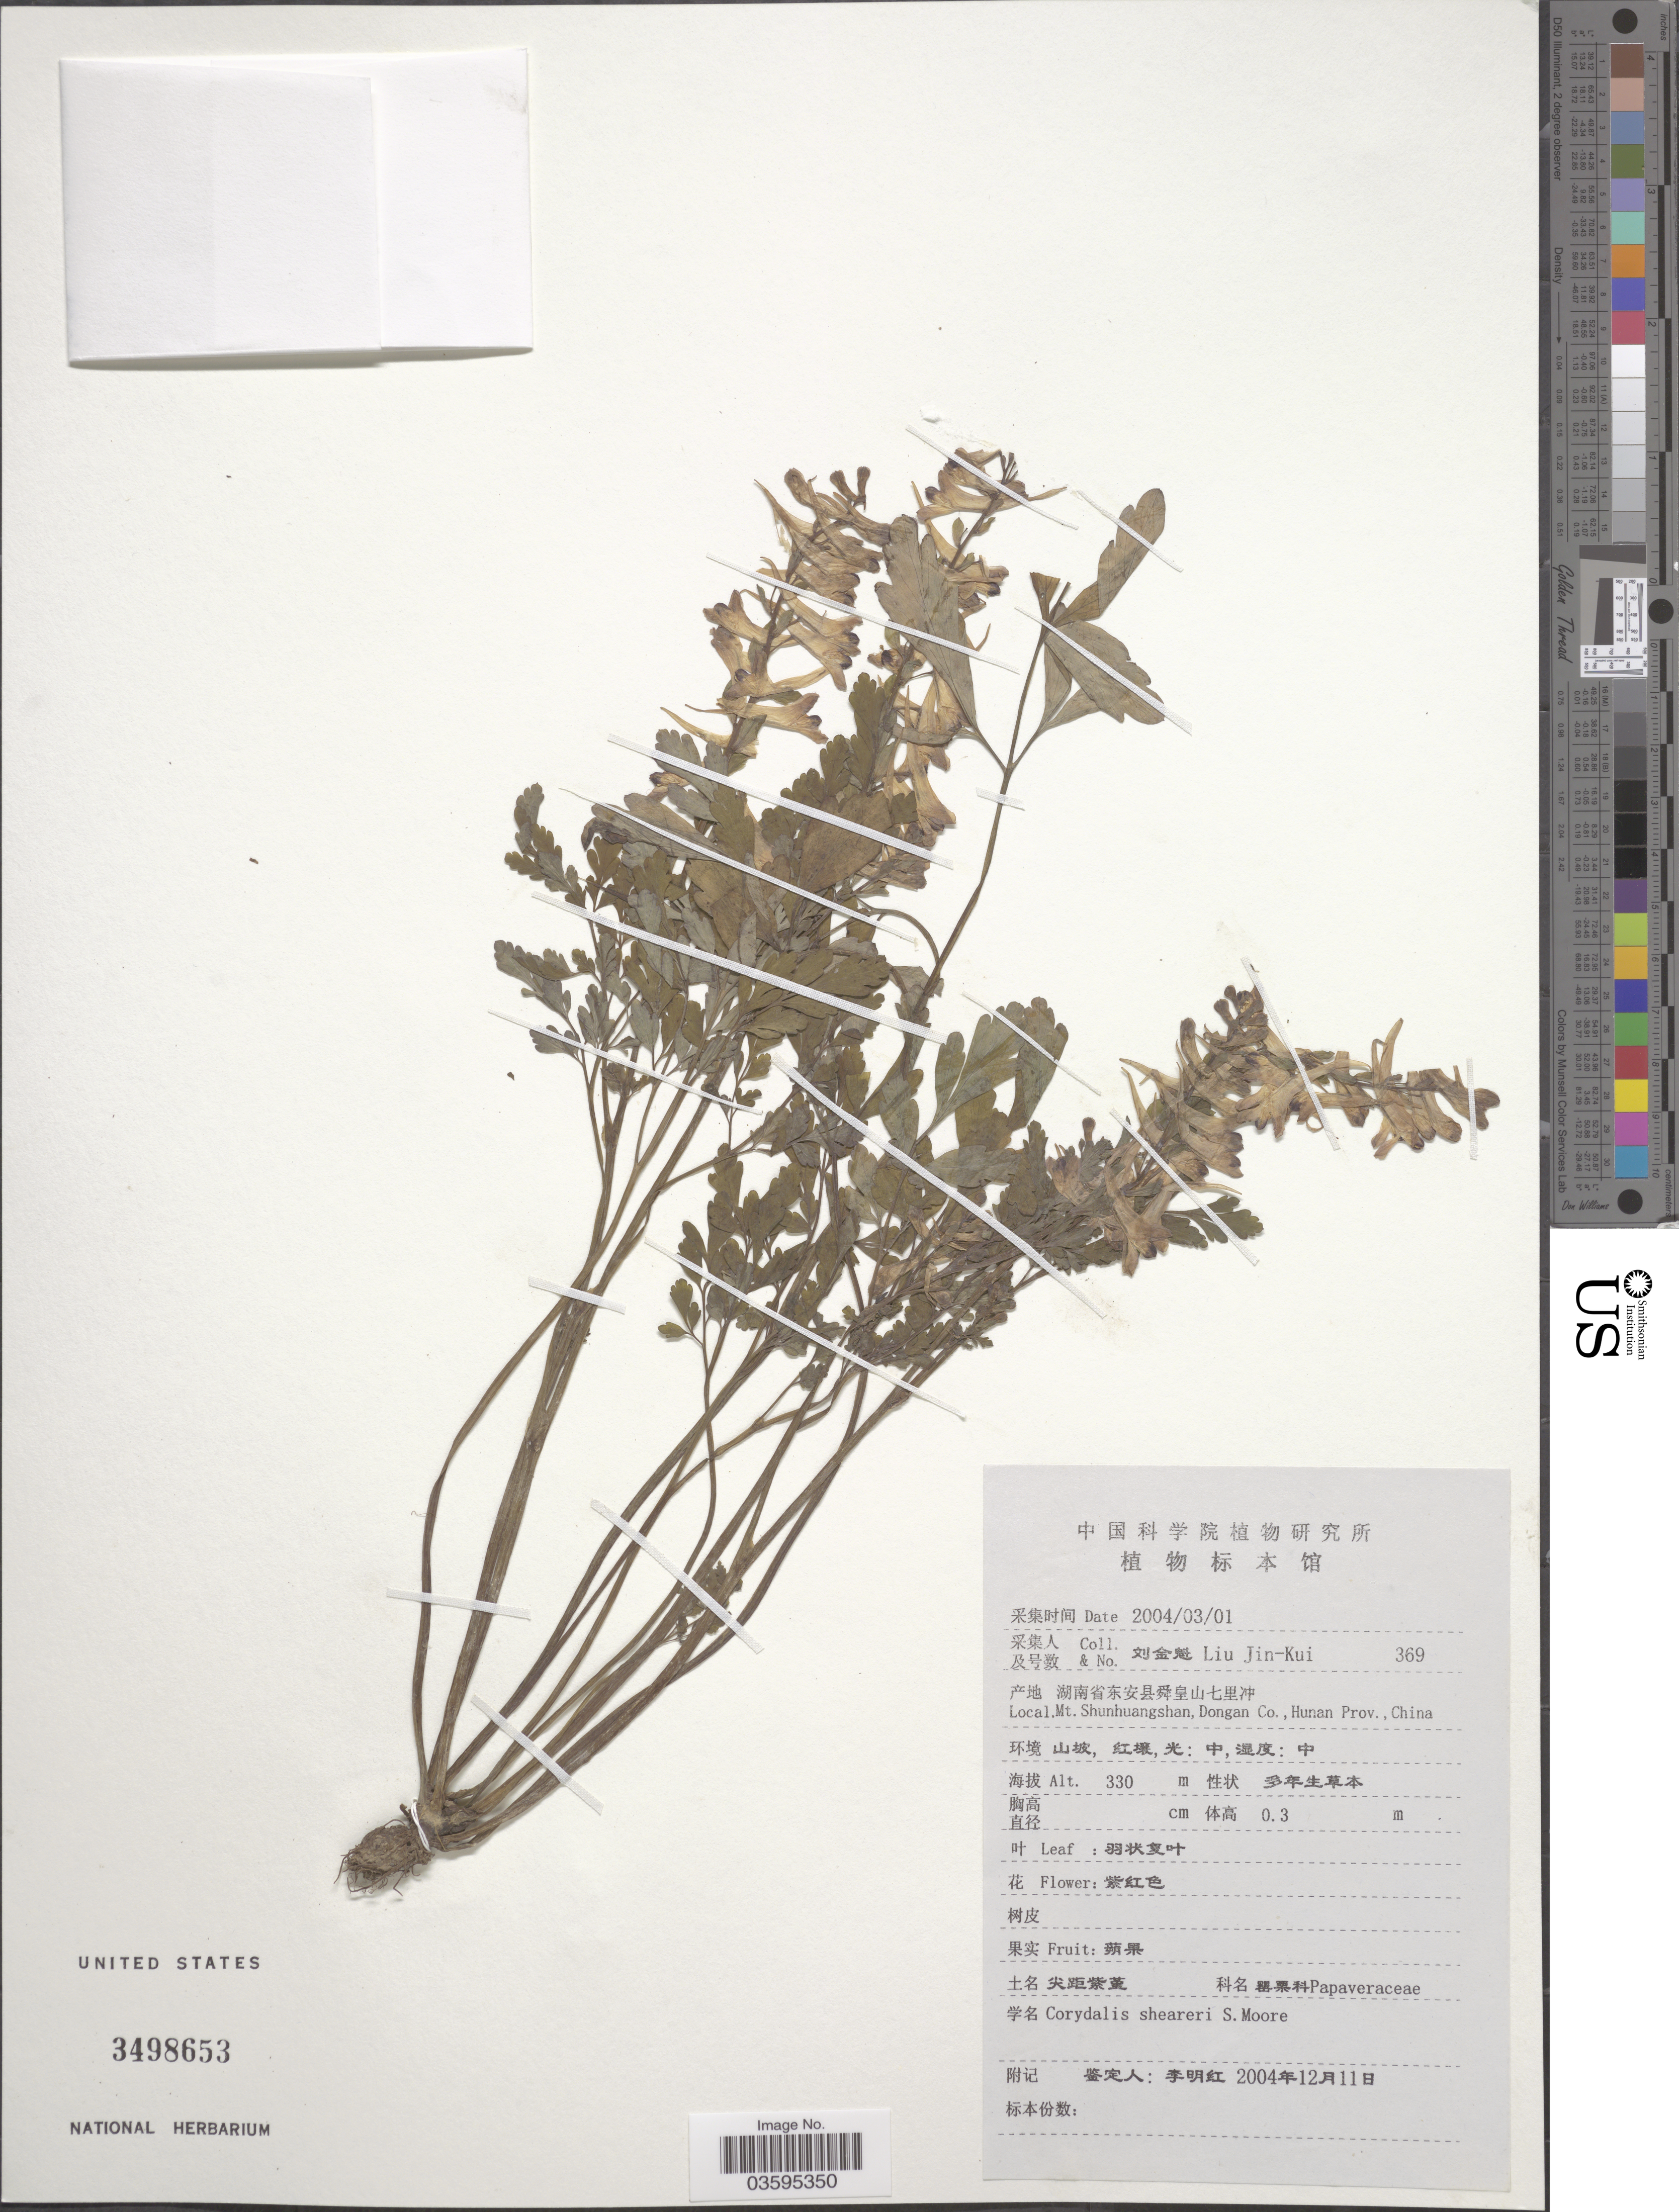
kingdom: Plantae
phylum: Tracheophyta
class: Magnoliopsida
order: Ranunculales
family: Papaveraceae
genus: Corydalis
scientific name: Corydalis sheareri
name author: S. Moore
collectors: Liu Jin-Kui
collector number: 369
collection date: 2004-03-01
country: China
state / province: Hunan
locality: Mt. Shunhuangshan, Dongan Co.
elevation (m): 330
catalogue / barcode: US 3498653